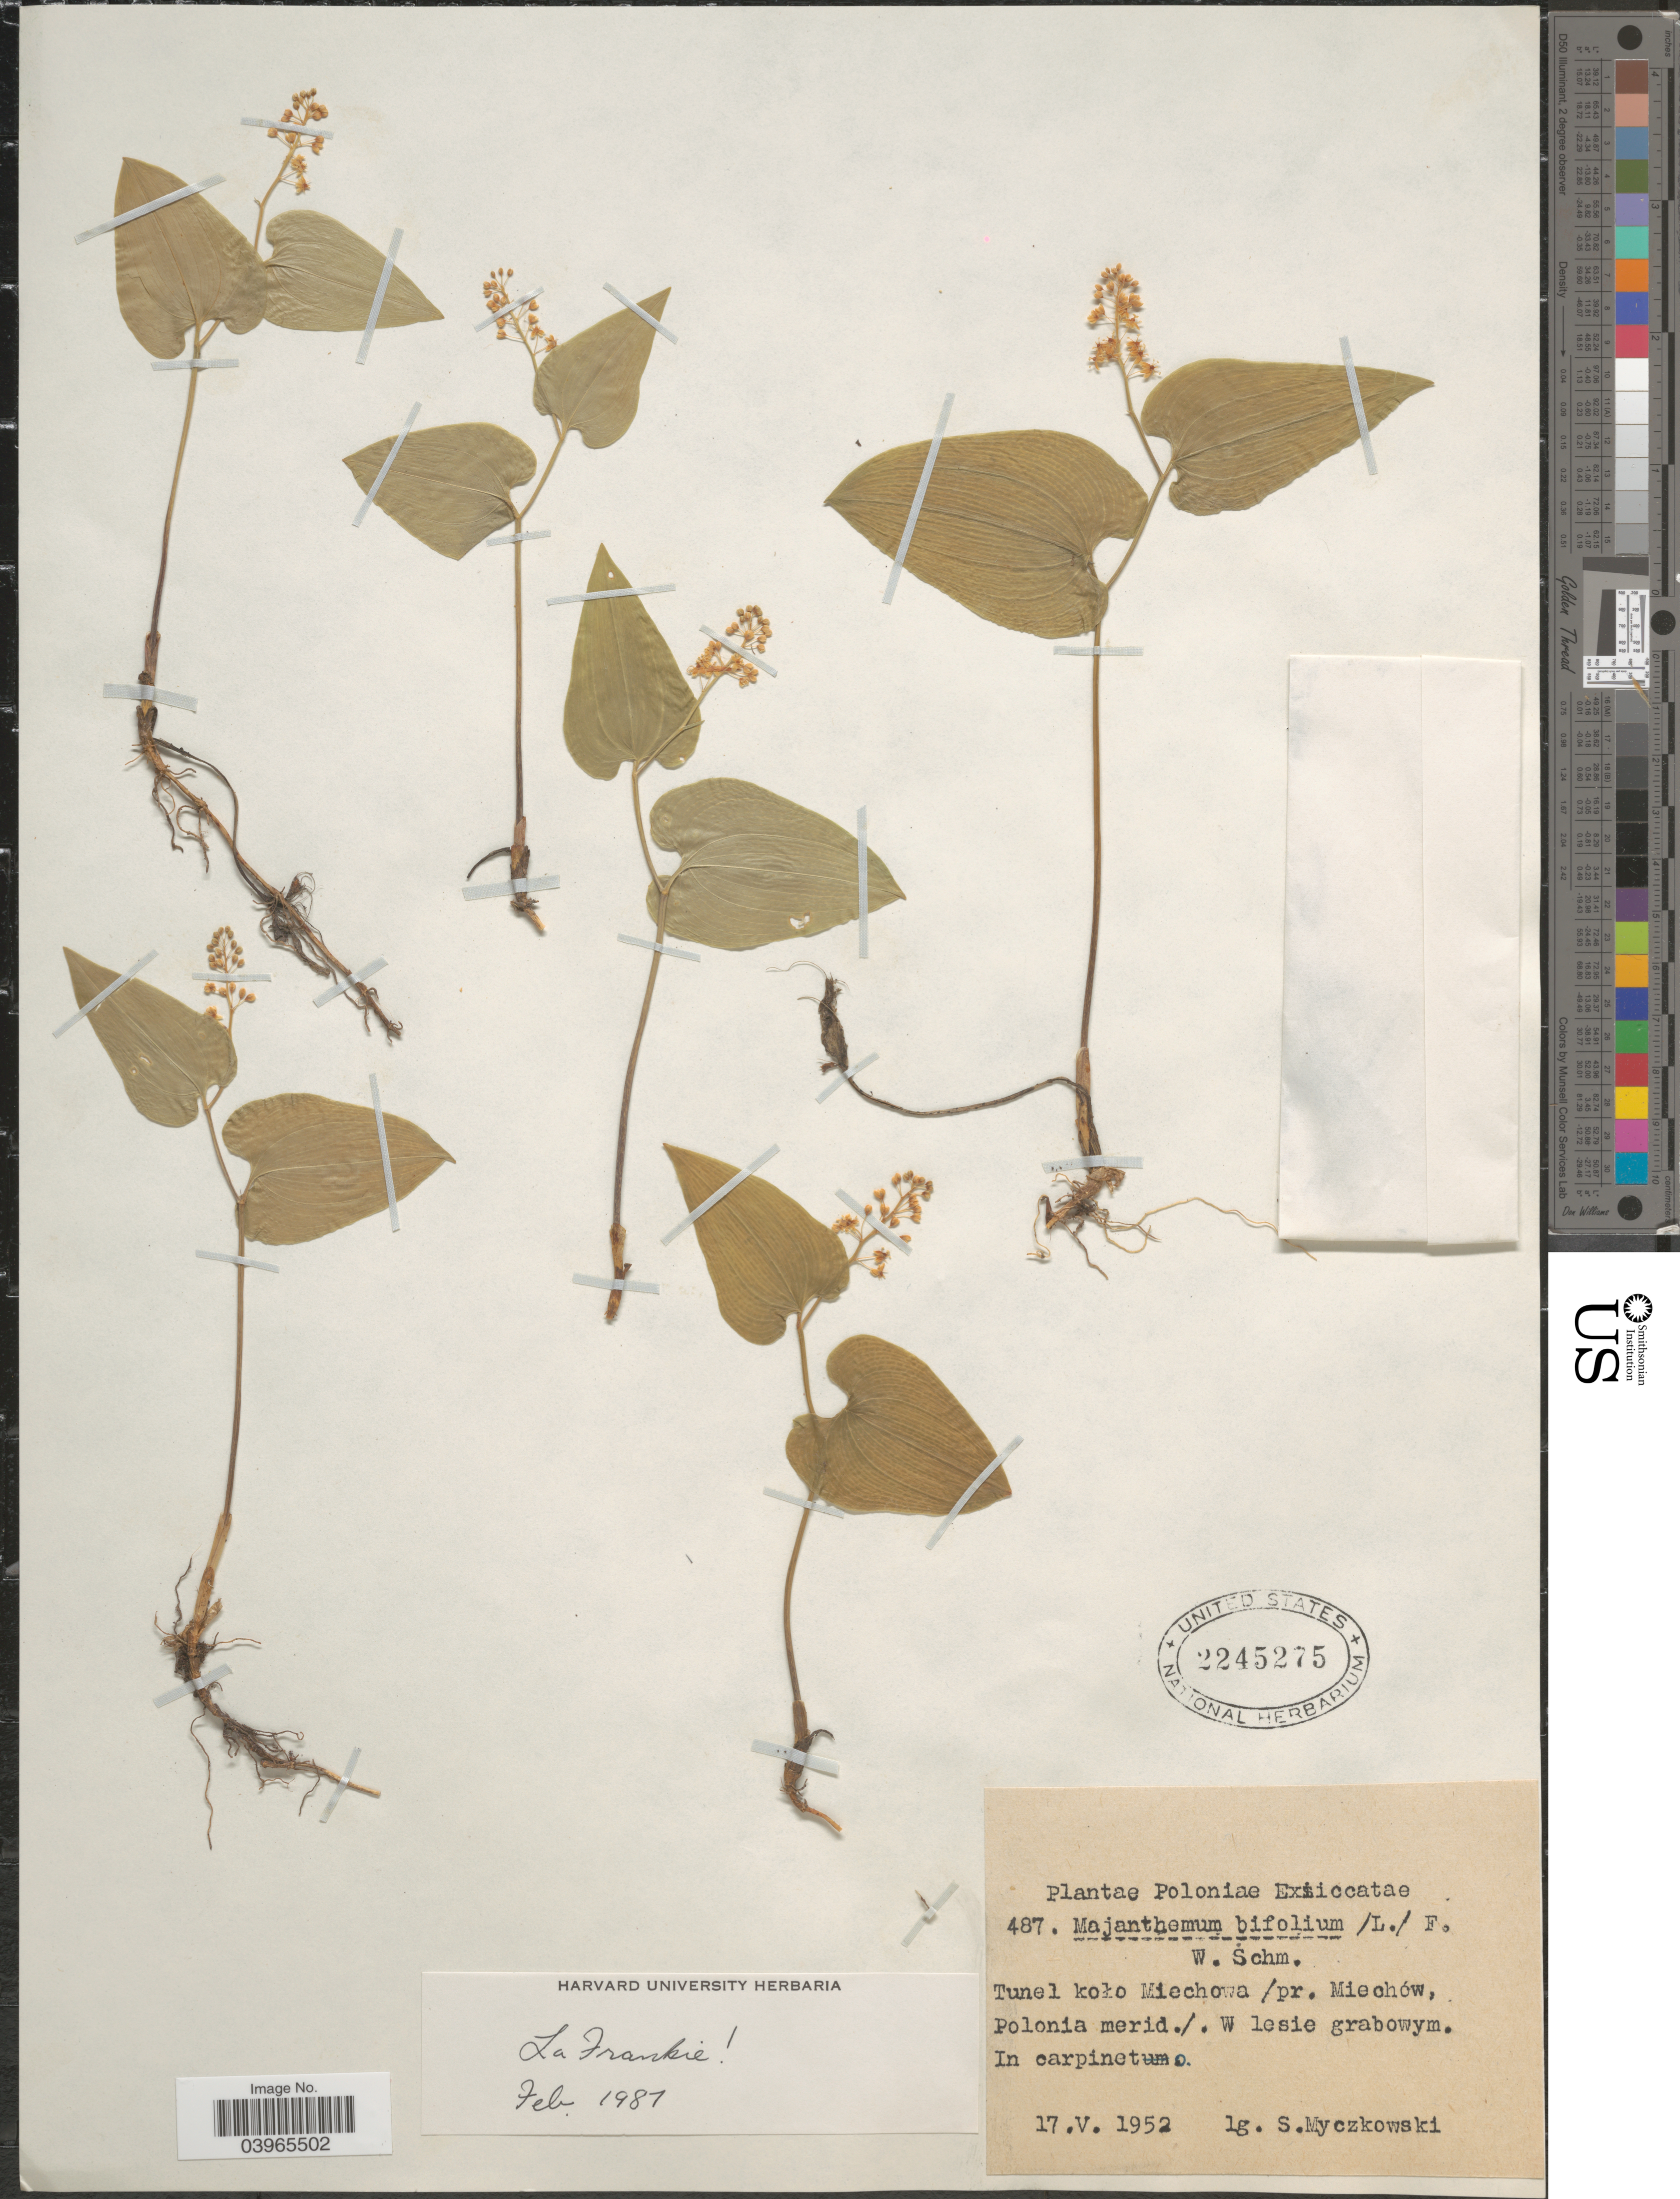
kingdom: Plantae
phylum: Tracheophyta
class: Liliopsida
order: Asparagales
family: Asparagaceae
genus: Maianthemum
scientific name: Maianthemum bifolium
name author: (L.) F.W. Schmidt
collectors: S. Myczkowski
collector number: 487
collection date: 1952-05-17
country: Poland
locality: Poloniae. Tunel koło Miechowa / pr. Miechów, Polonia merid. / .W lesie grabowym.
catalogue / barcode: US 2245275